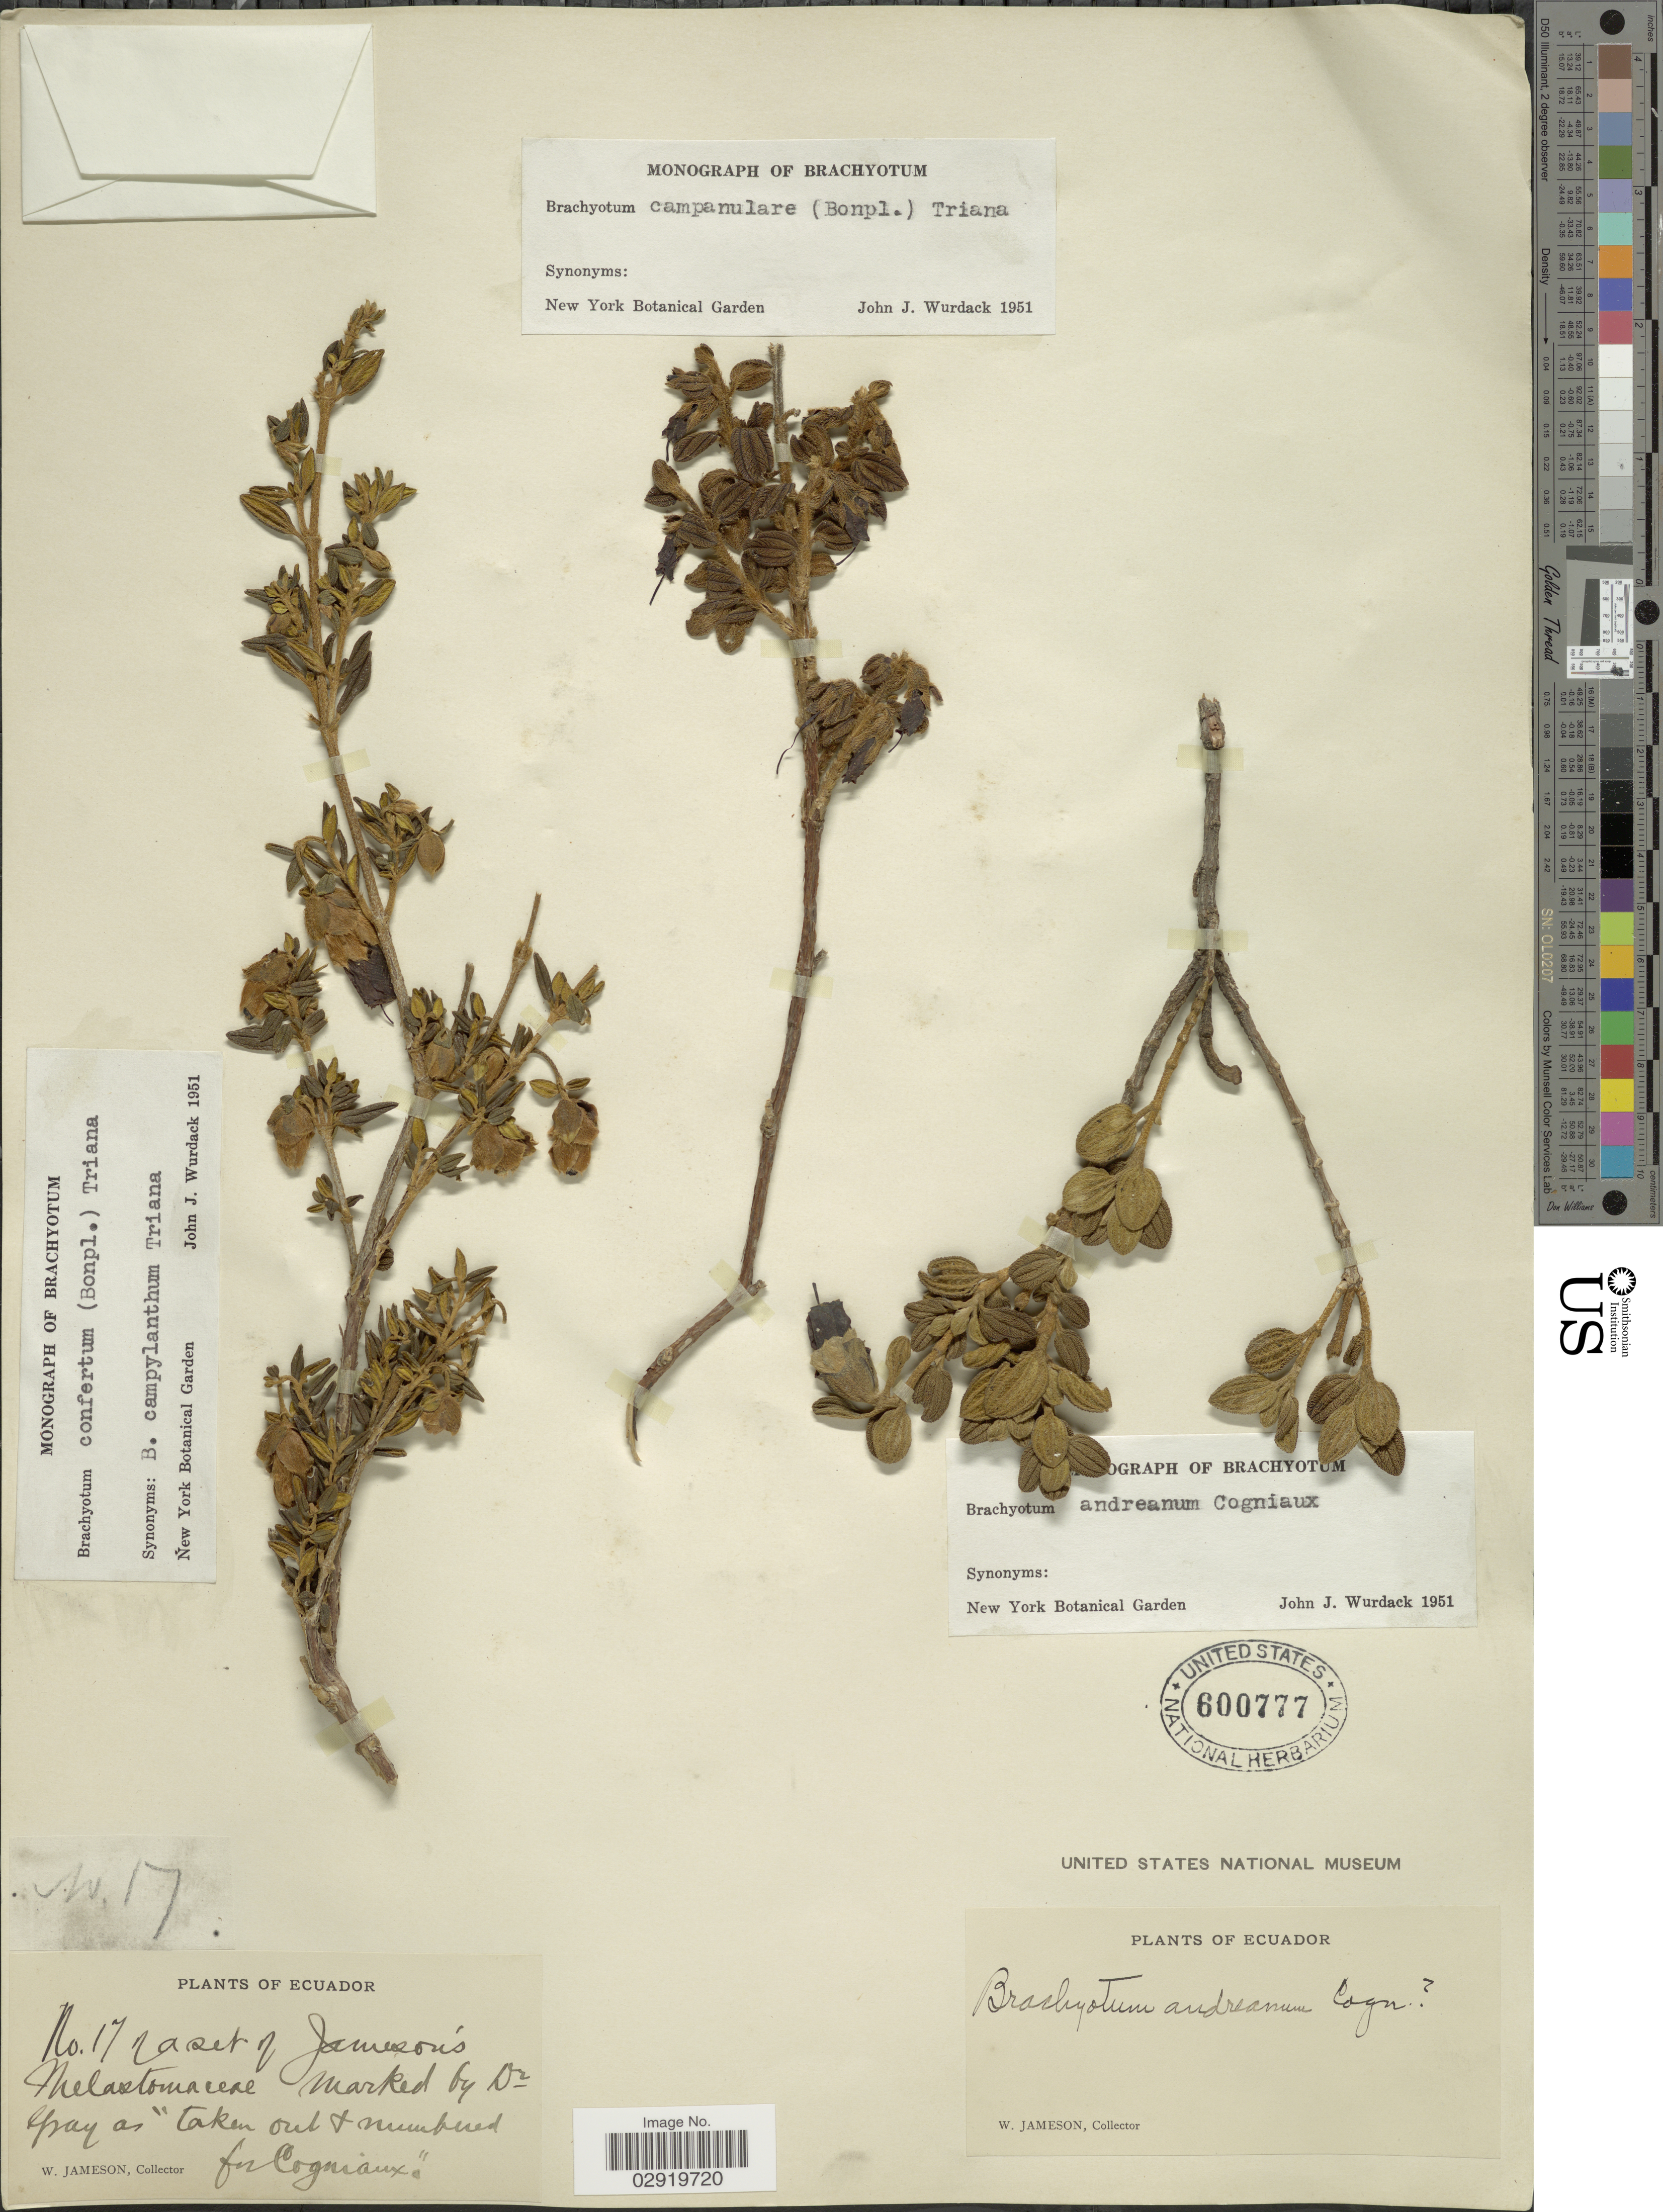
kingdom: Plantae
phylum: Tracheophyta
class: Magnoliopsida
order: Myrtales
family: Melastomataceae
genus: Brachyotum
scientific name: Brachyotum andreanum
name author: Cogn.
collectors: W. Jameson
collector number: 17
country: Ecuador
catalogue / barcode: US 600777